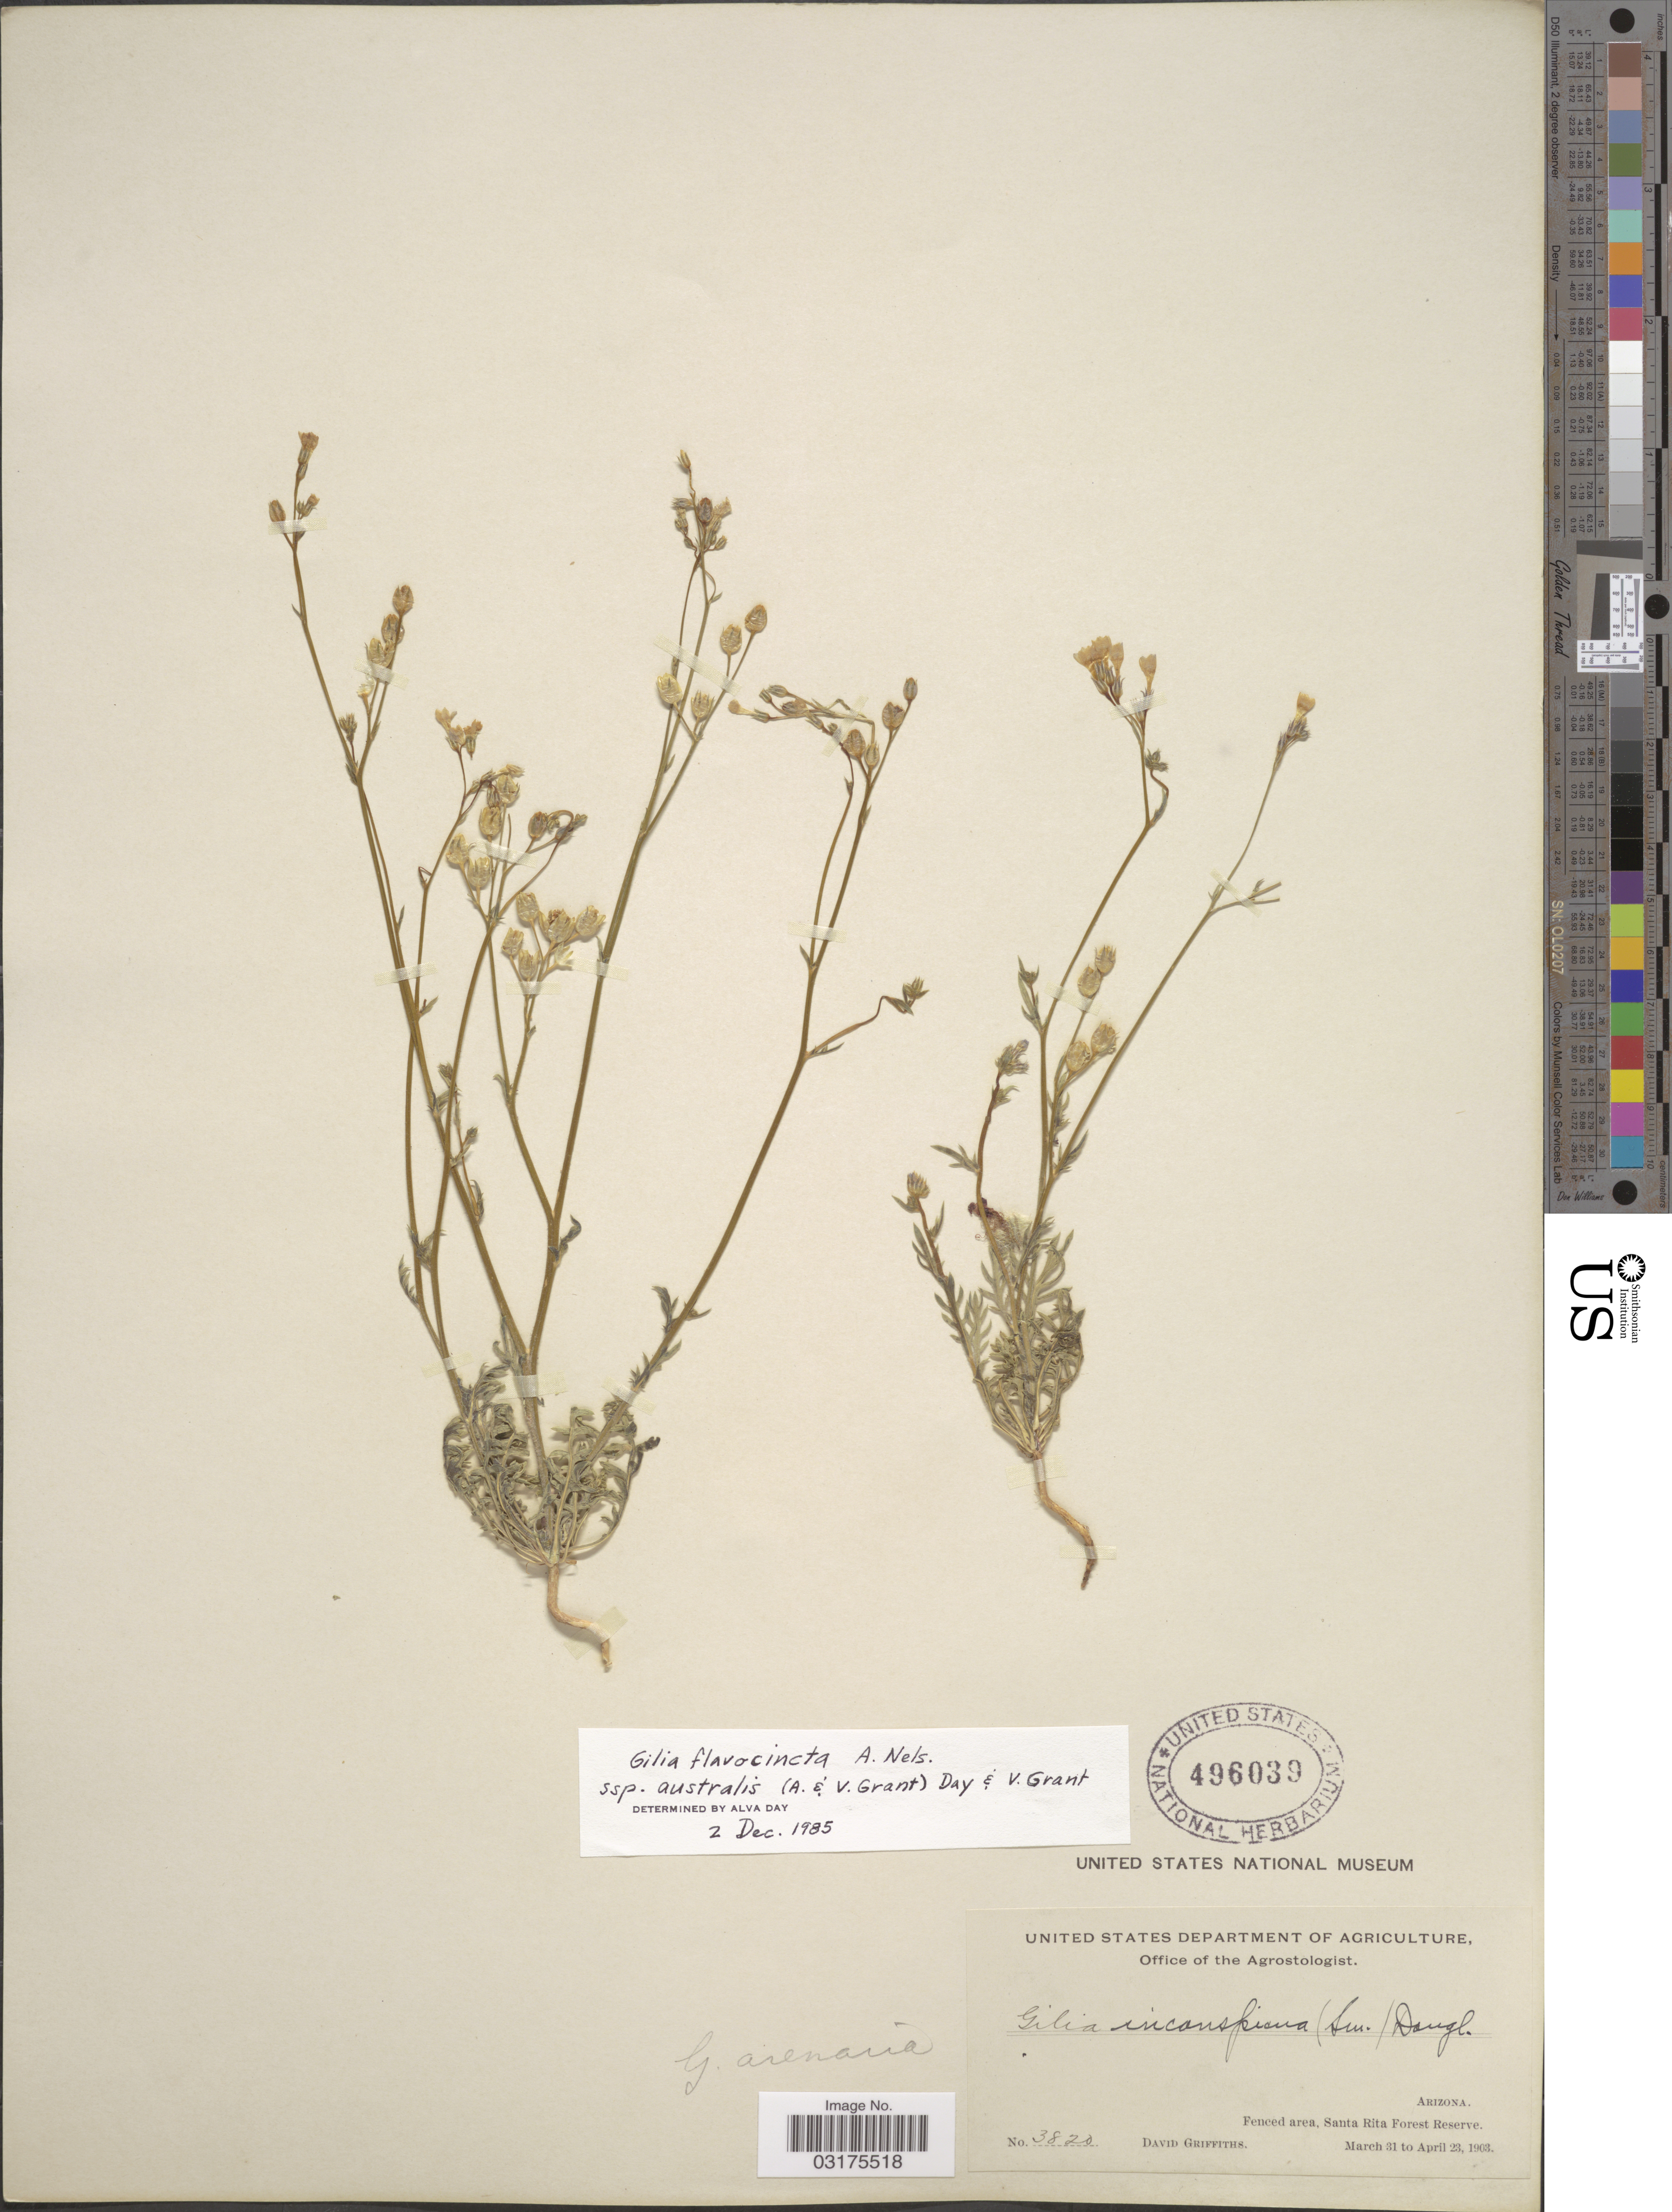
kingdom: Plantae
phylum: Tracheophyta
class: Magnoliopsida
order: Ericales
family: Polemoniaceae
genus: Gilia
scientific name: Gilia flavocincta subsp. australis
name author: A. Nelson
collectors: D. Griffiths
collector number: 3820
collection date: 1903-03-31/1903-04-23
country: United States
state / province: Arizona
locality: Fenced area, Santa Rita Forest Reserve.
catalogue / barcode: US 496039